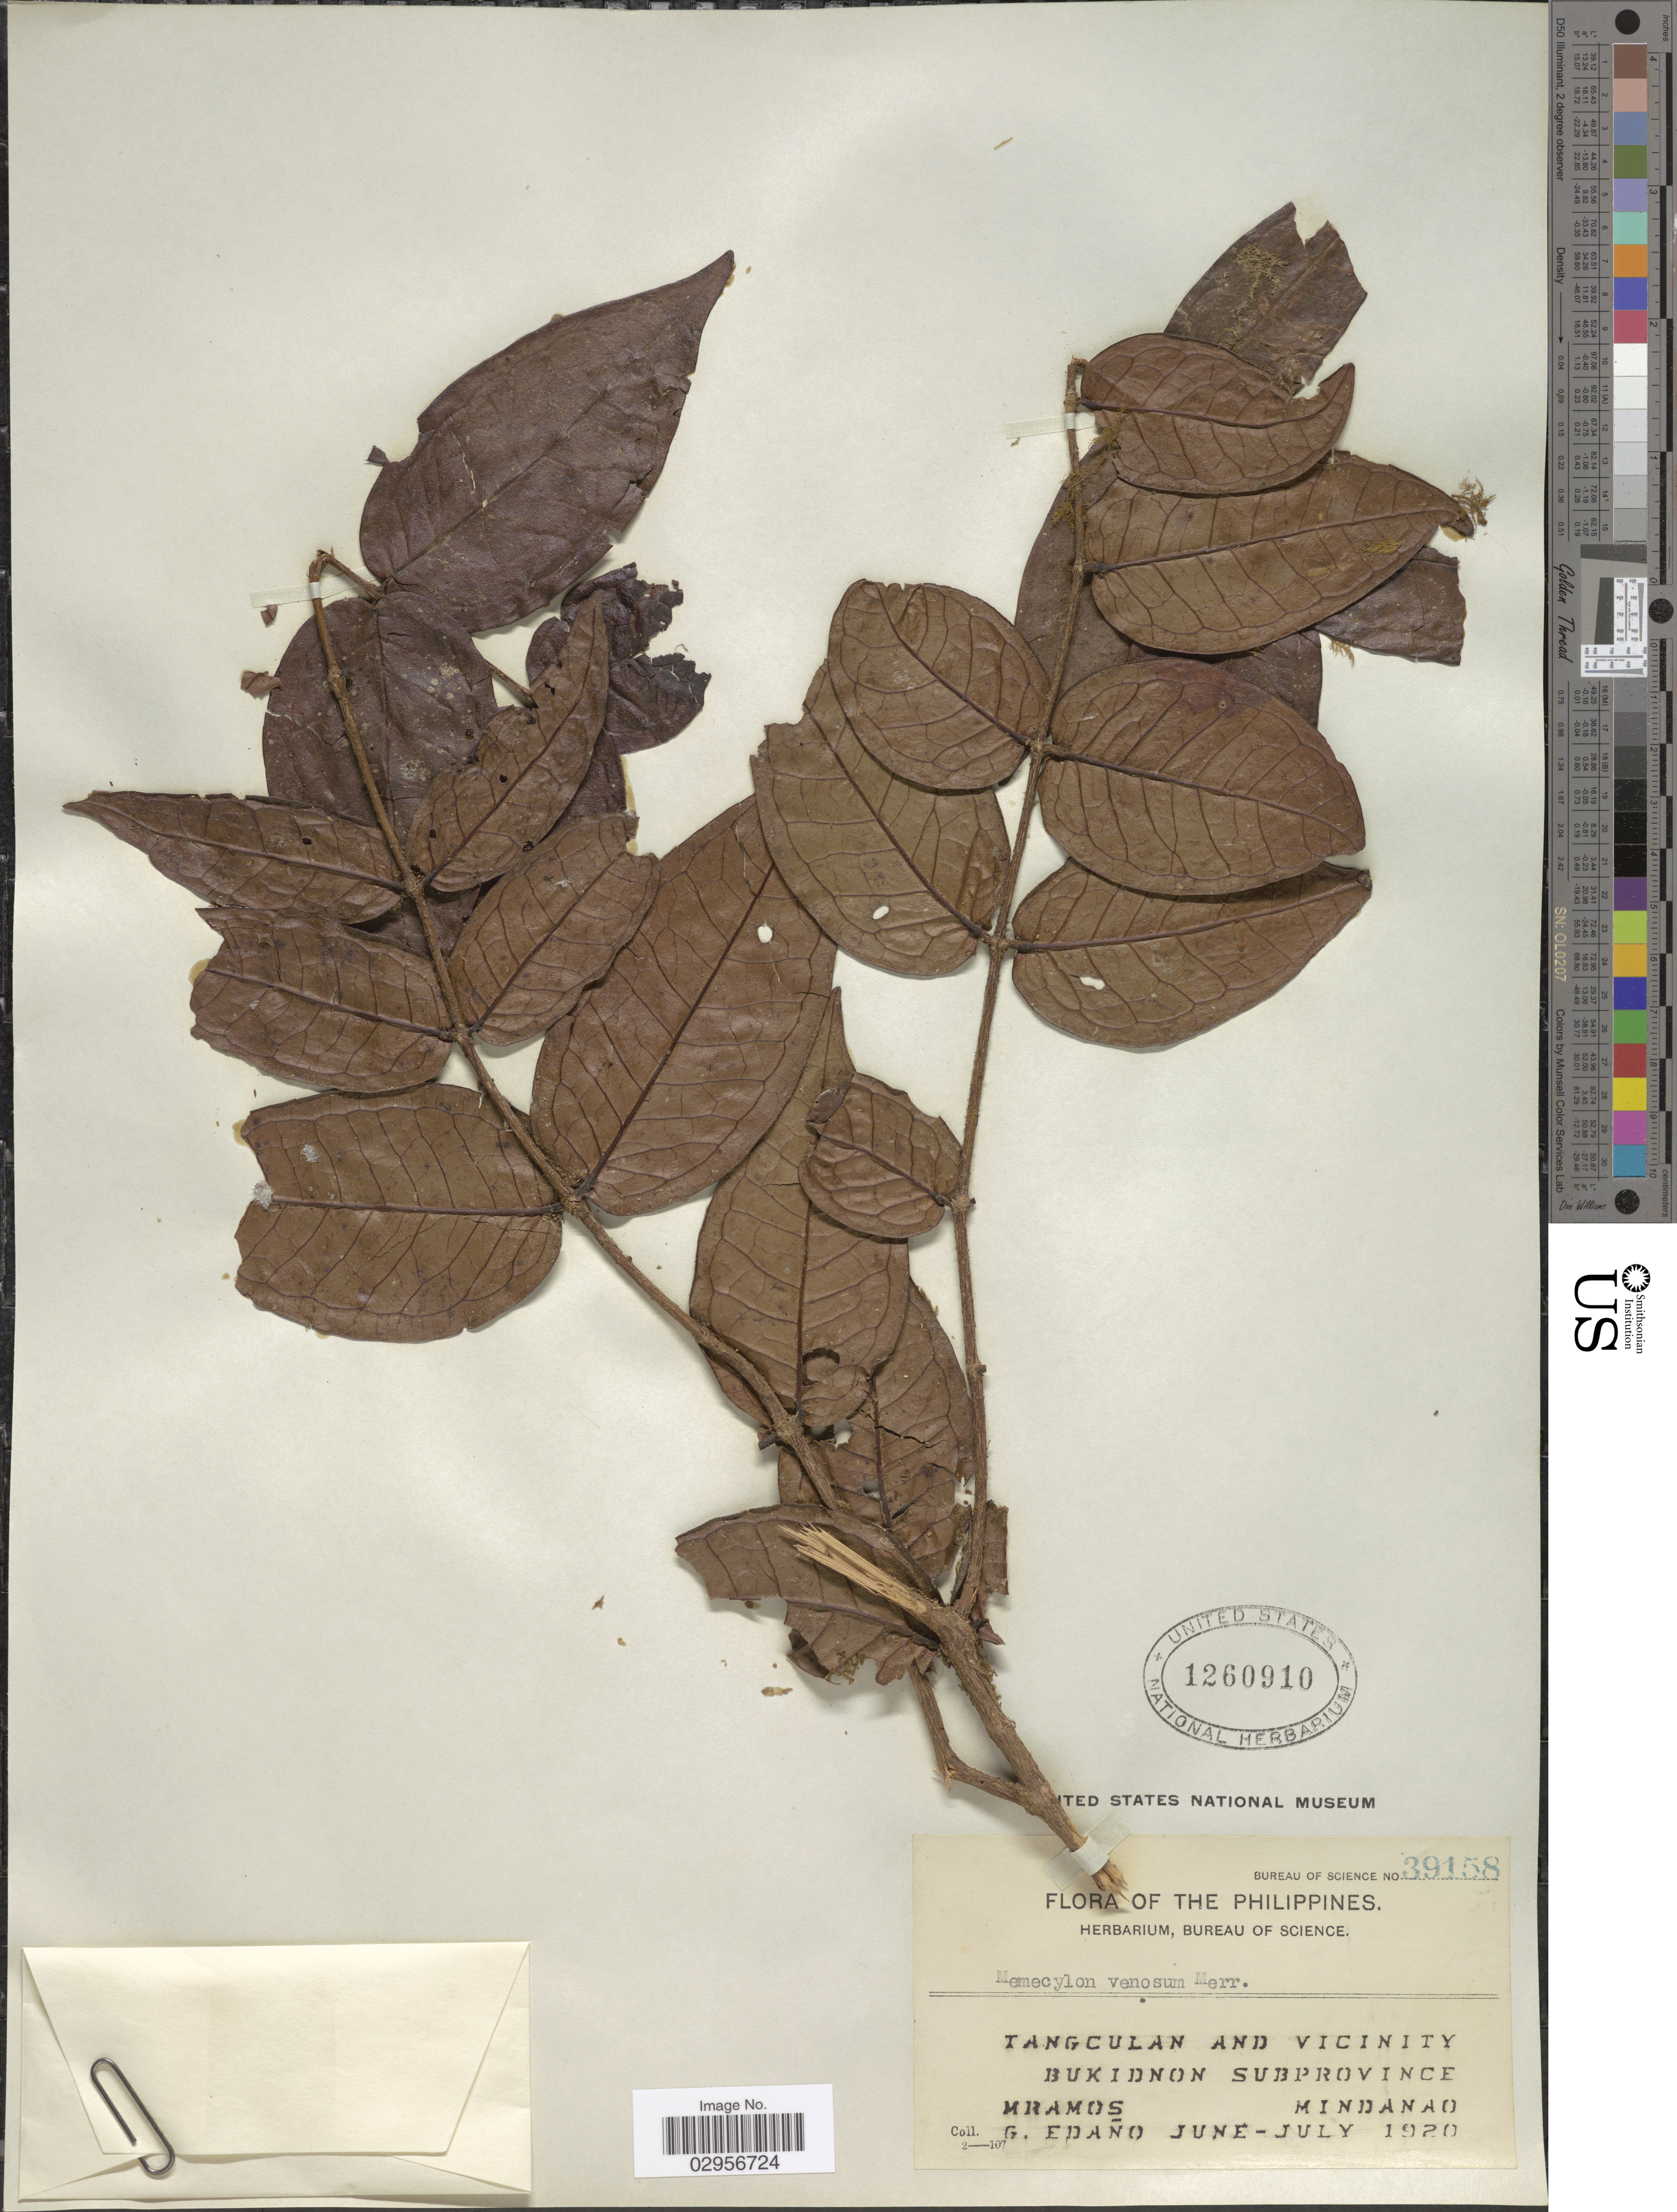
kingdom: Plantae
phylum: Tracheophyta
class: Magnoliopsida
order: Myrtales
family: Melastomataceae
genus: Memecylon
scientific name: Memecylon venosum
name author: Merr.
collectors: M. Ramos & G. Edaño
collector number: Bureau of Science 39158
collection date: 1920-06/1920-07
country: Philippines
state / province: Northern Mindanao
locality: Tangculcan and vicinity, Bukidnon Subprovince, Mindanao.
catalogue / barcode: US 1260910